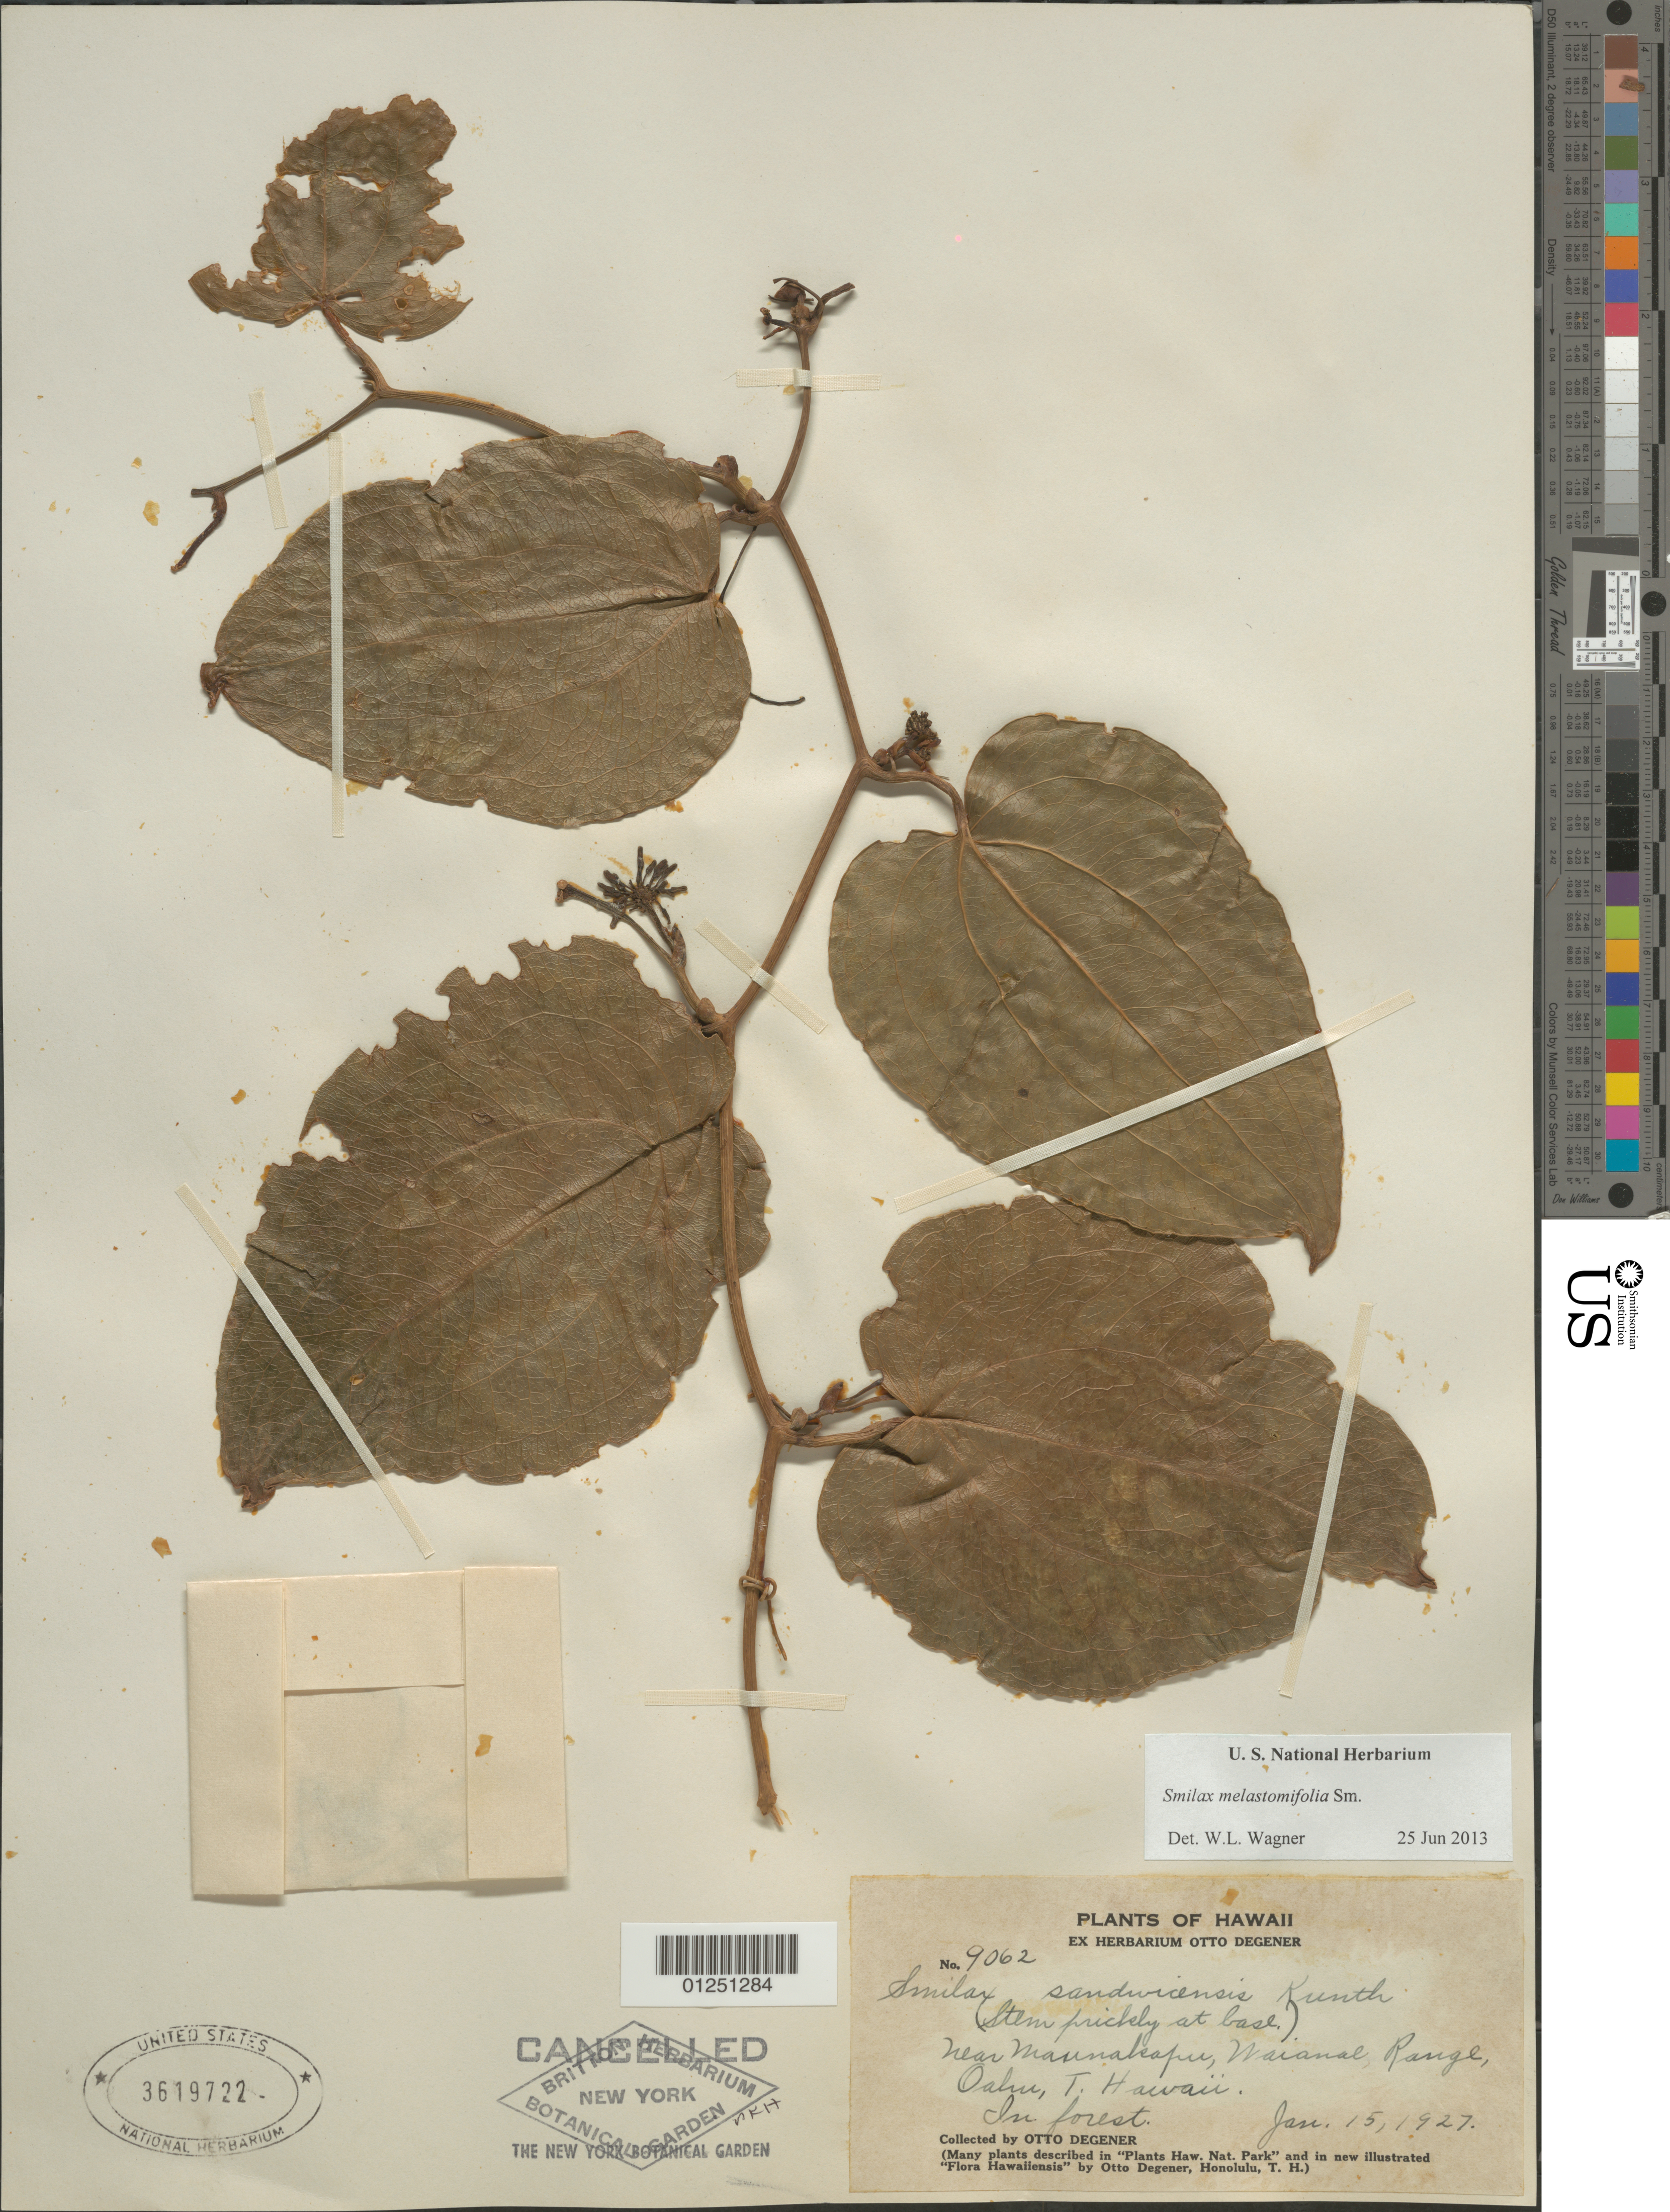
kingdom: Plantae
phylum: Tracheophyta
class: Liliopsida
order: Liliales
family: Smilacaceae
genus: Smilax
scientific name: Smilax melastomifolia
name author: Sm.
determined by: Wagner, W. L., (BOT), Smithsonian Institution - National Museum of Natural History (UNITED STATES)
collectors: O. Degener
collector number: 9062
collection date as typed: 15 Jan 1927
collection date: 1927-01-15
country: United States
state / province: Hawaii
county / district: Honolulu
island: Oahu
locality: Near Mauna Kapu, Waianae Range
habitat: Forest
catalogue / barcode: US 3619722